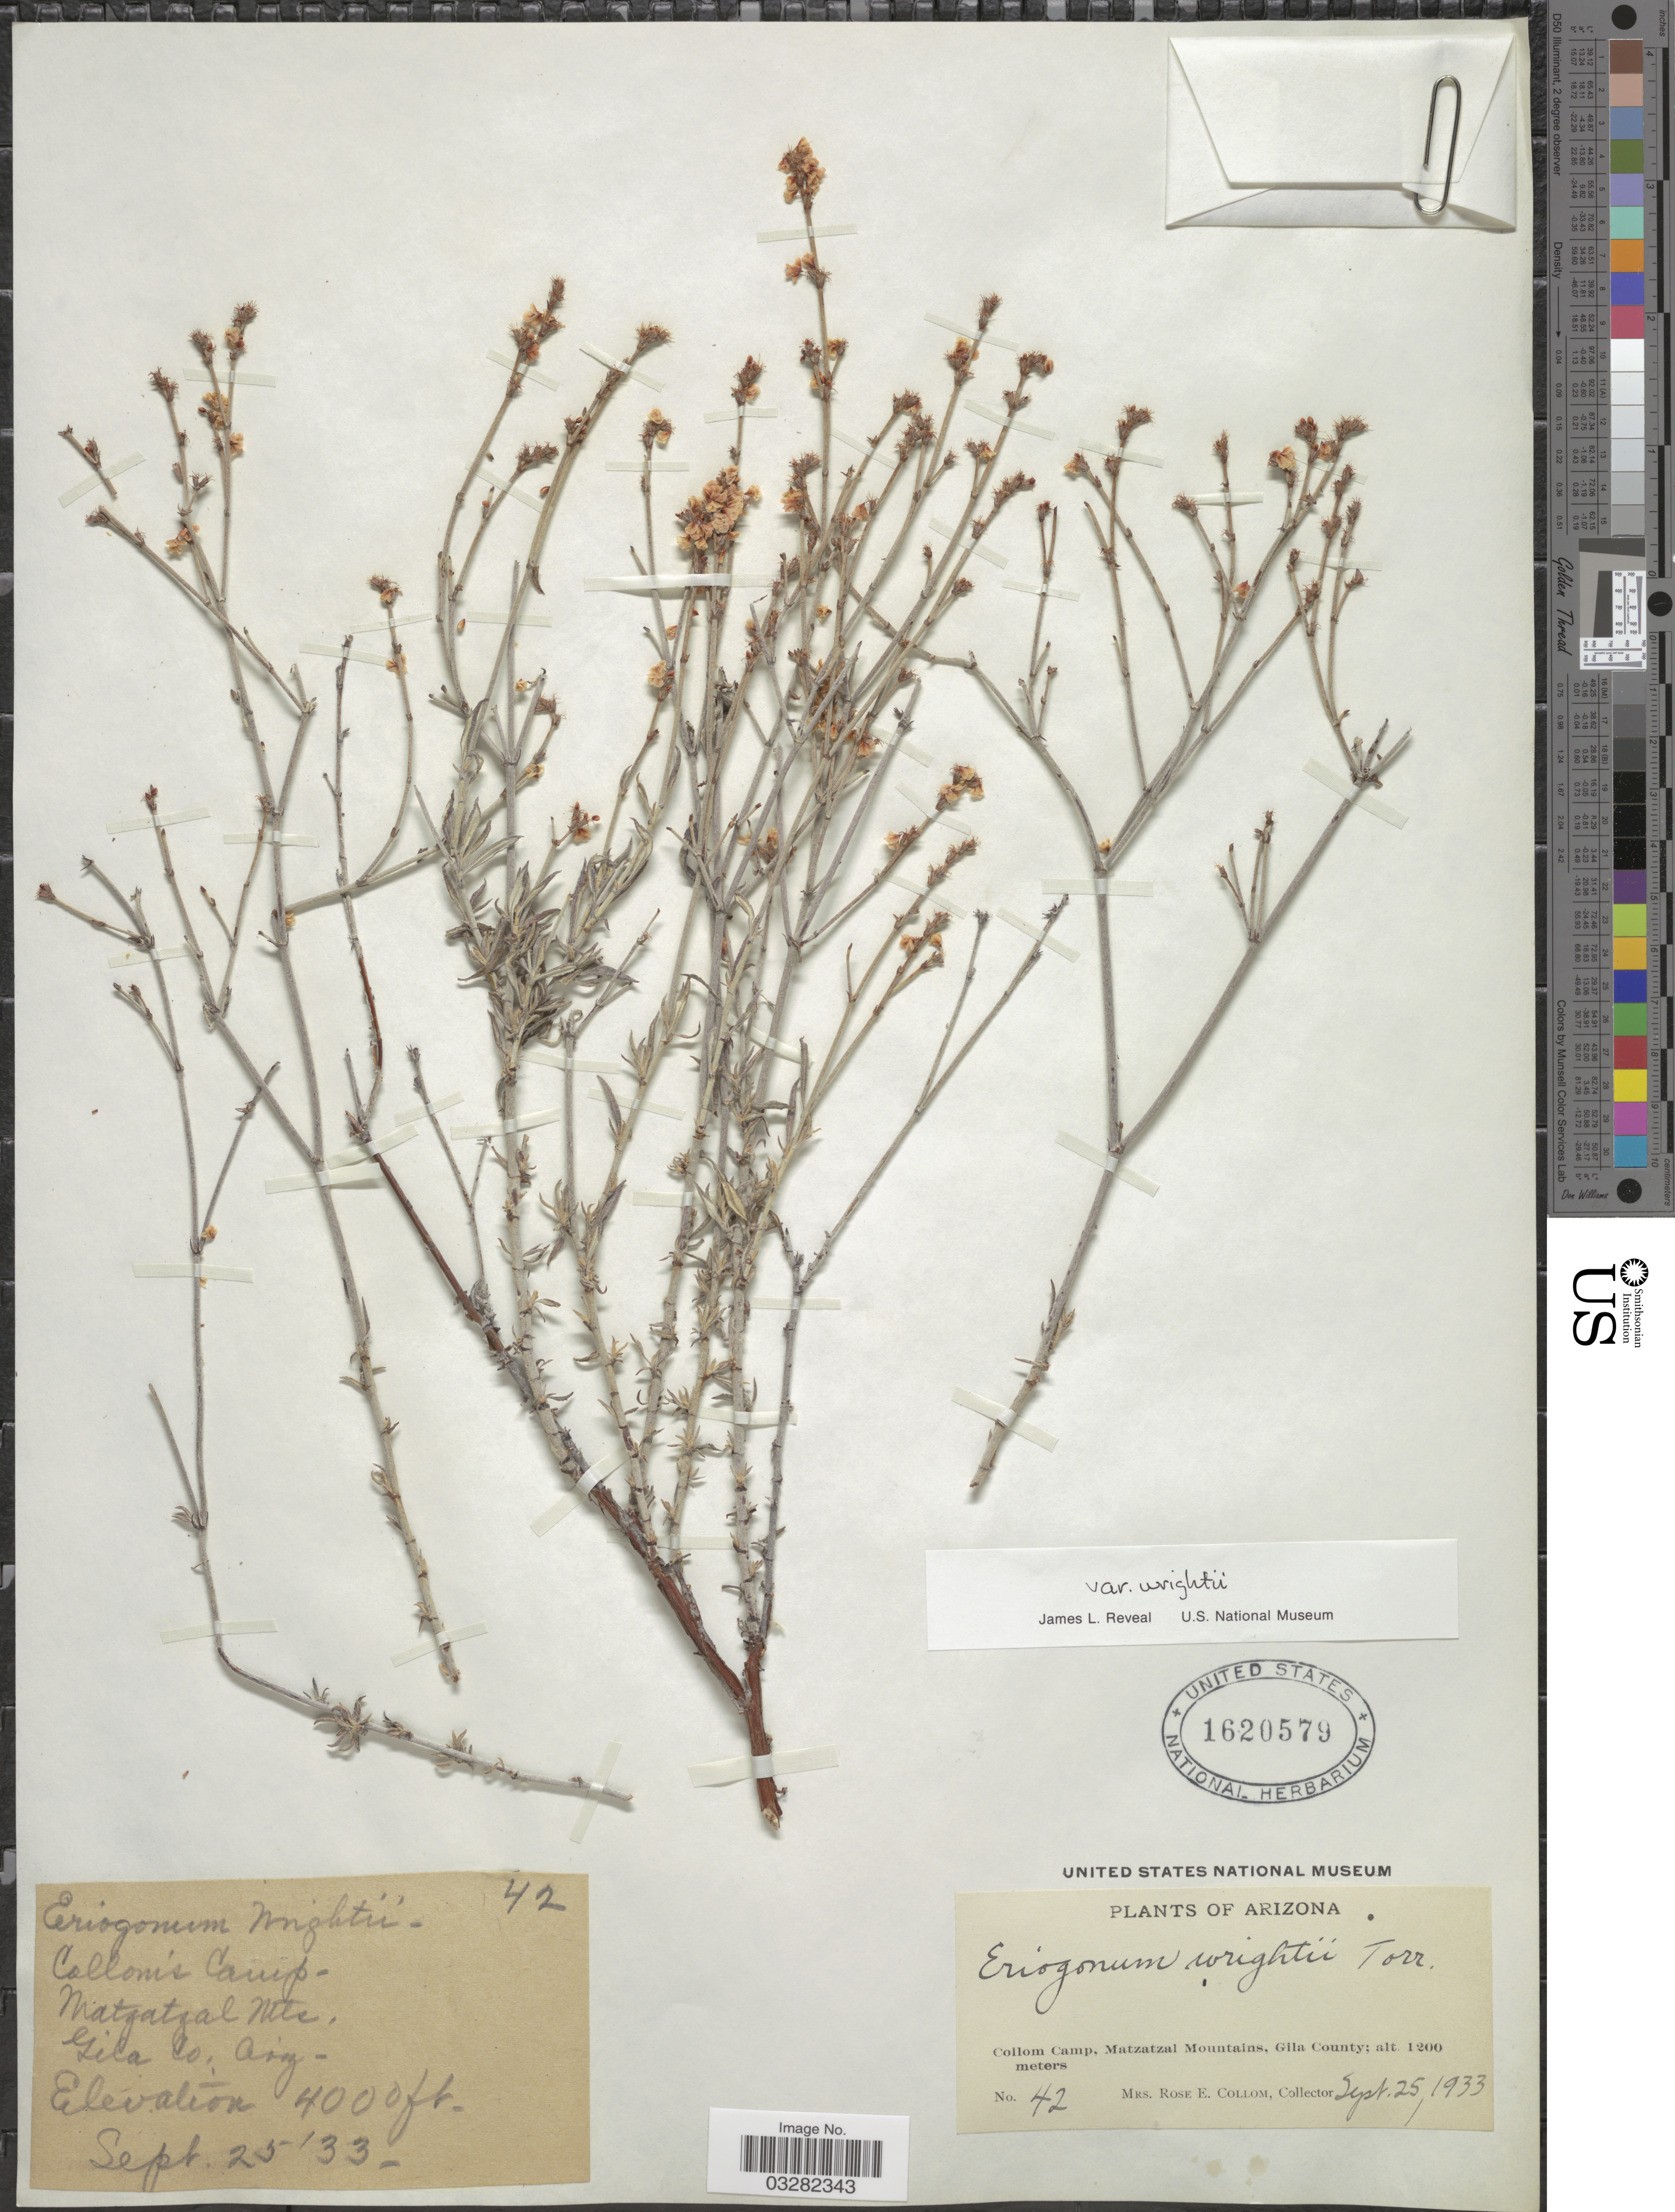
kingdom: Plantae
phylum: Tracheophyta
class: Magnoliopsida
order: Caryophyllales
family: Polygonaceae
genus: Eriogonum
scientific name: Eriogonum wrightii var. wrightii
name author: Torr. ex Benth.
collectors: R. E. Collom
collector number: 42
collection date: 1933-09-25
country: United States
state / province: Arizona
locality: Collom Camp, Matzatzal Mountains, Gila County.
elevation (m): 1200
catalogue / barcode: US 1620579